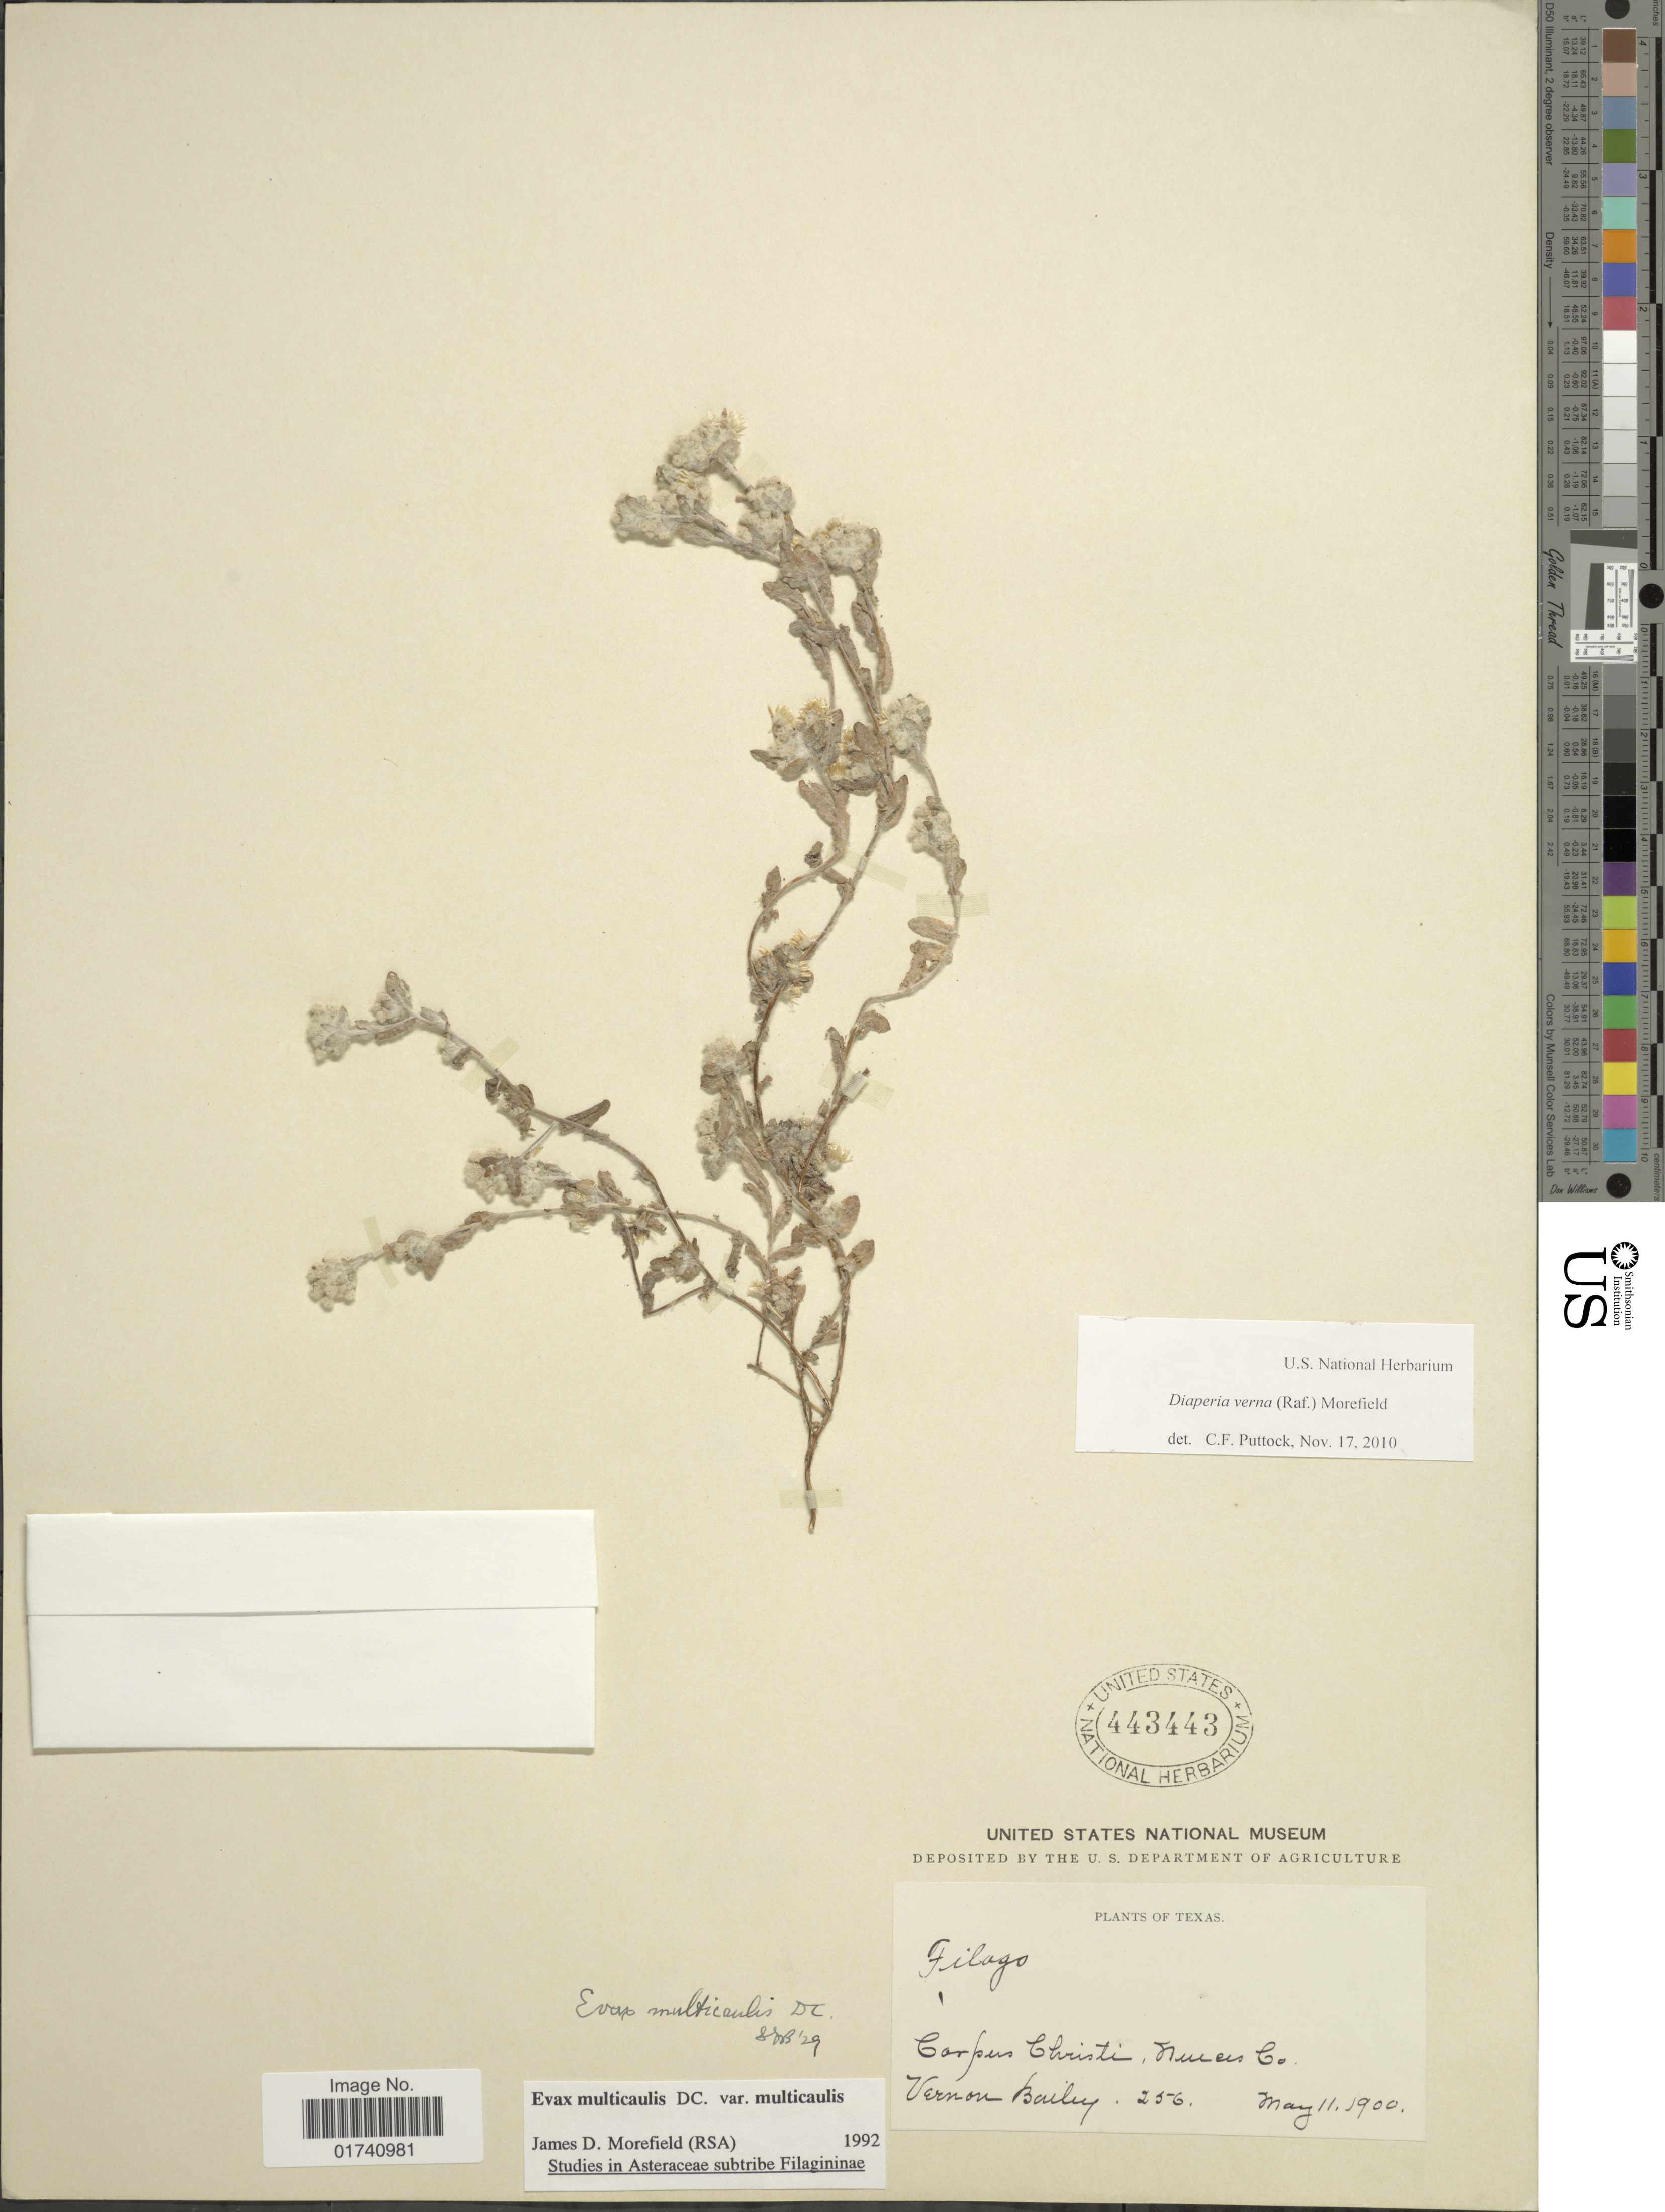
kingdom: Plantae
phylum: Tracheophyta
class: Magnoliopsida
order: Asterales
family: Asteraceae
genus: Diaperia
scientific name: Diaperia verna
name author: (Raf.) Morefield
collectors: V. O. Bailey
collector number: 256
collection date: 1900-05-11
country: United States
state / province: Texas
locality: Corpus Christi, Munes Co.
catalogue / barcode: US 443443